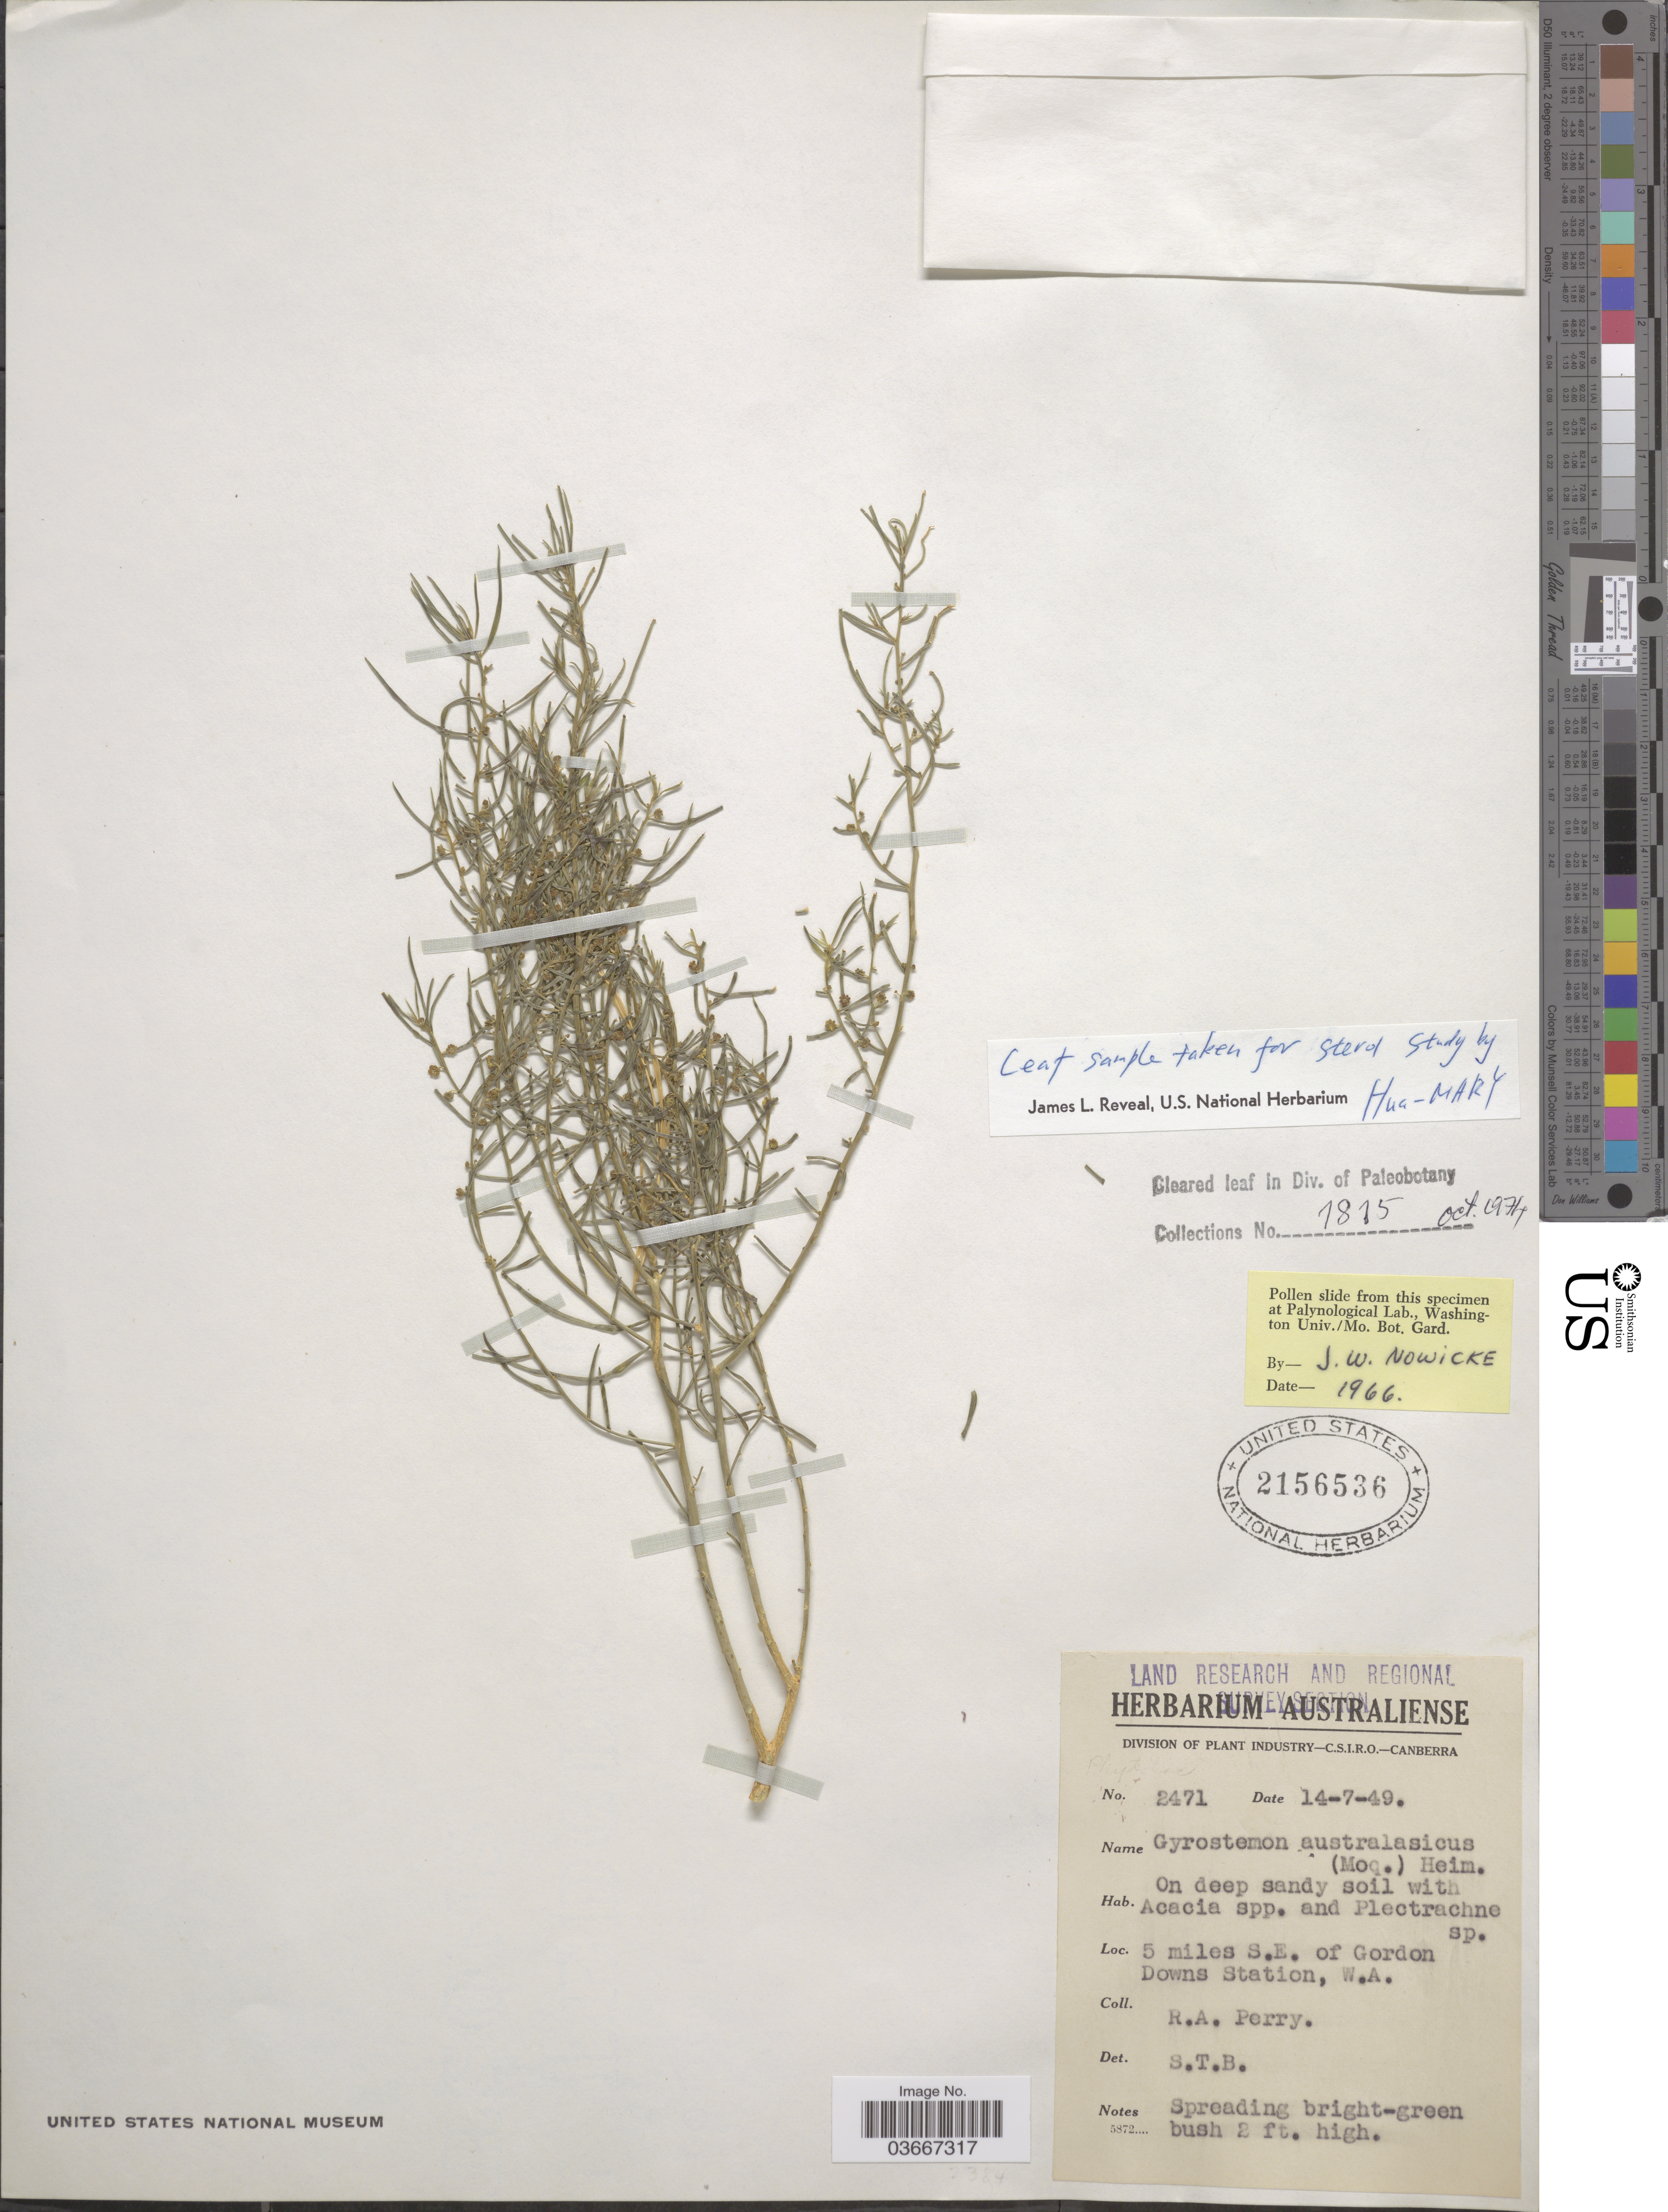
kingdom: Plantae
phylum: Tracheophyta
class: Magnoliopsida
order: Brassicales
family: Gyrostemonaceae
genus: Gyrostemon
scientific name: Gyrostemon tepperi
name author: (F. Muell. ex H. Walter) A.S. George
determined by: George, A. S.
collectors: Perry, R. A.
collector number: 2471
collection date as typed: Transcribed d/m/y: 14/7/49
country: Australia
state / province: Western Australia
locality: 5 miles S. E. of Gordon Downs Station.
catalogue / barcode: US 2156536